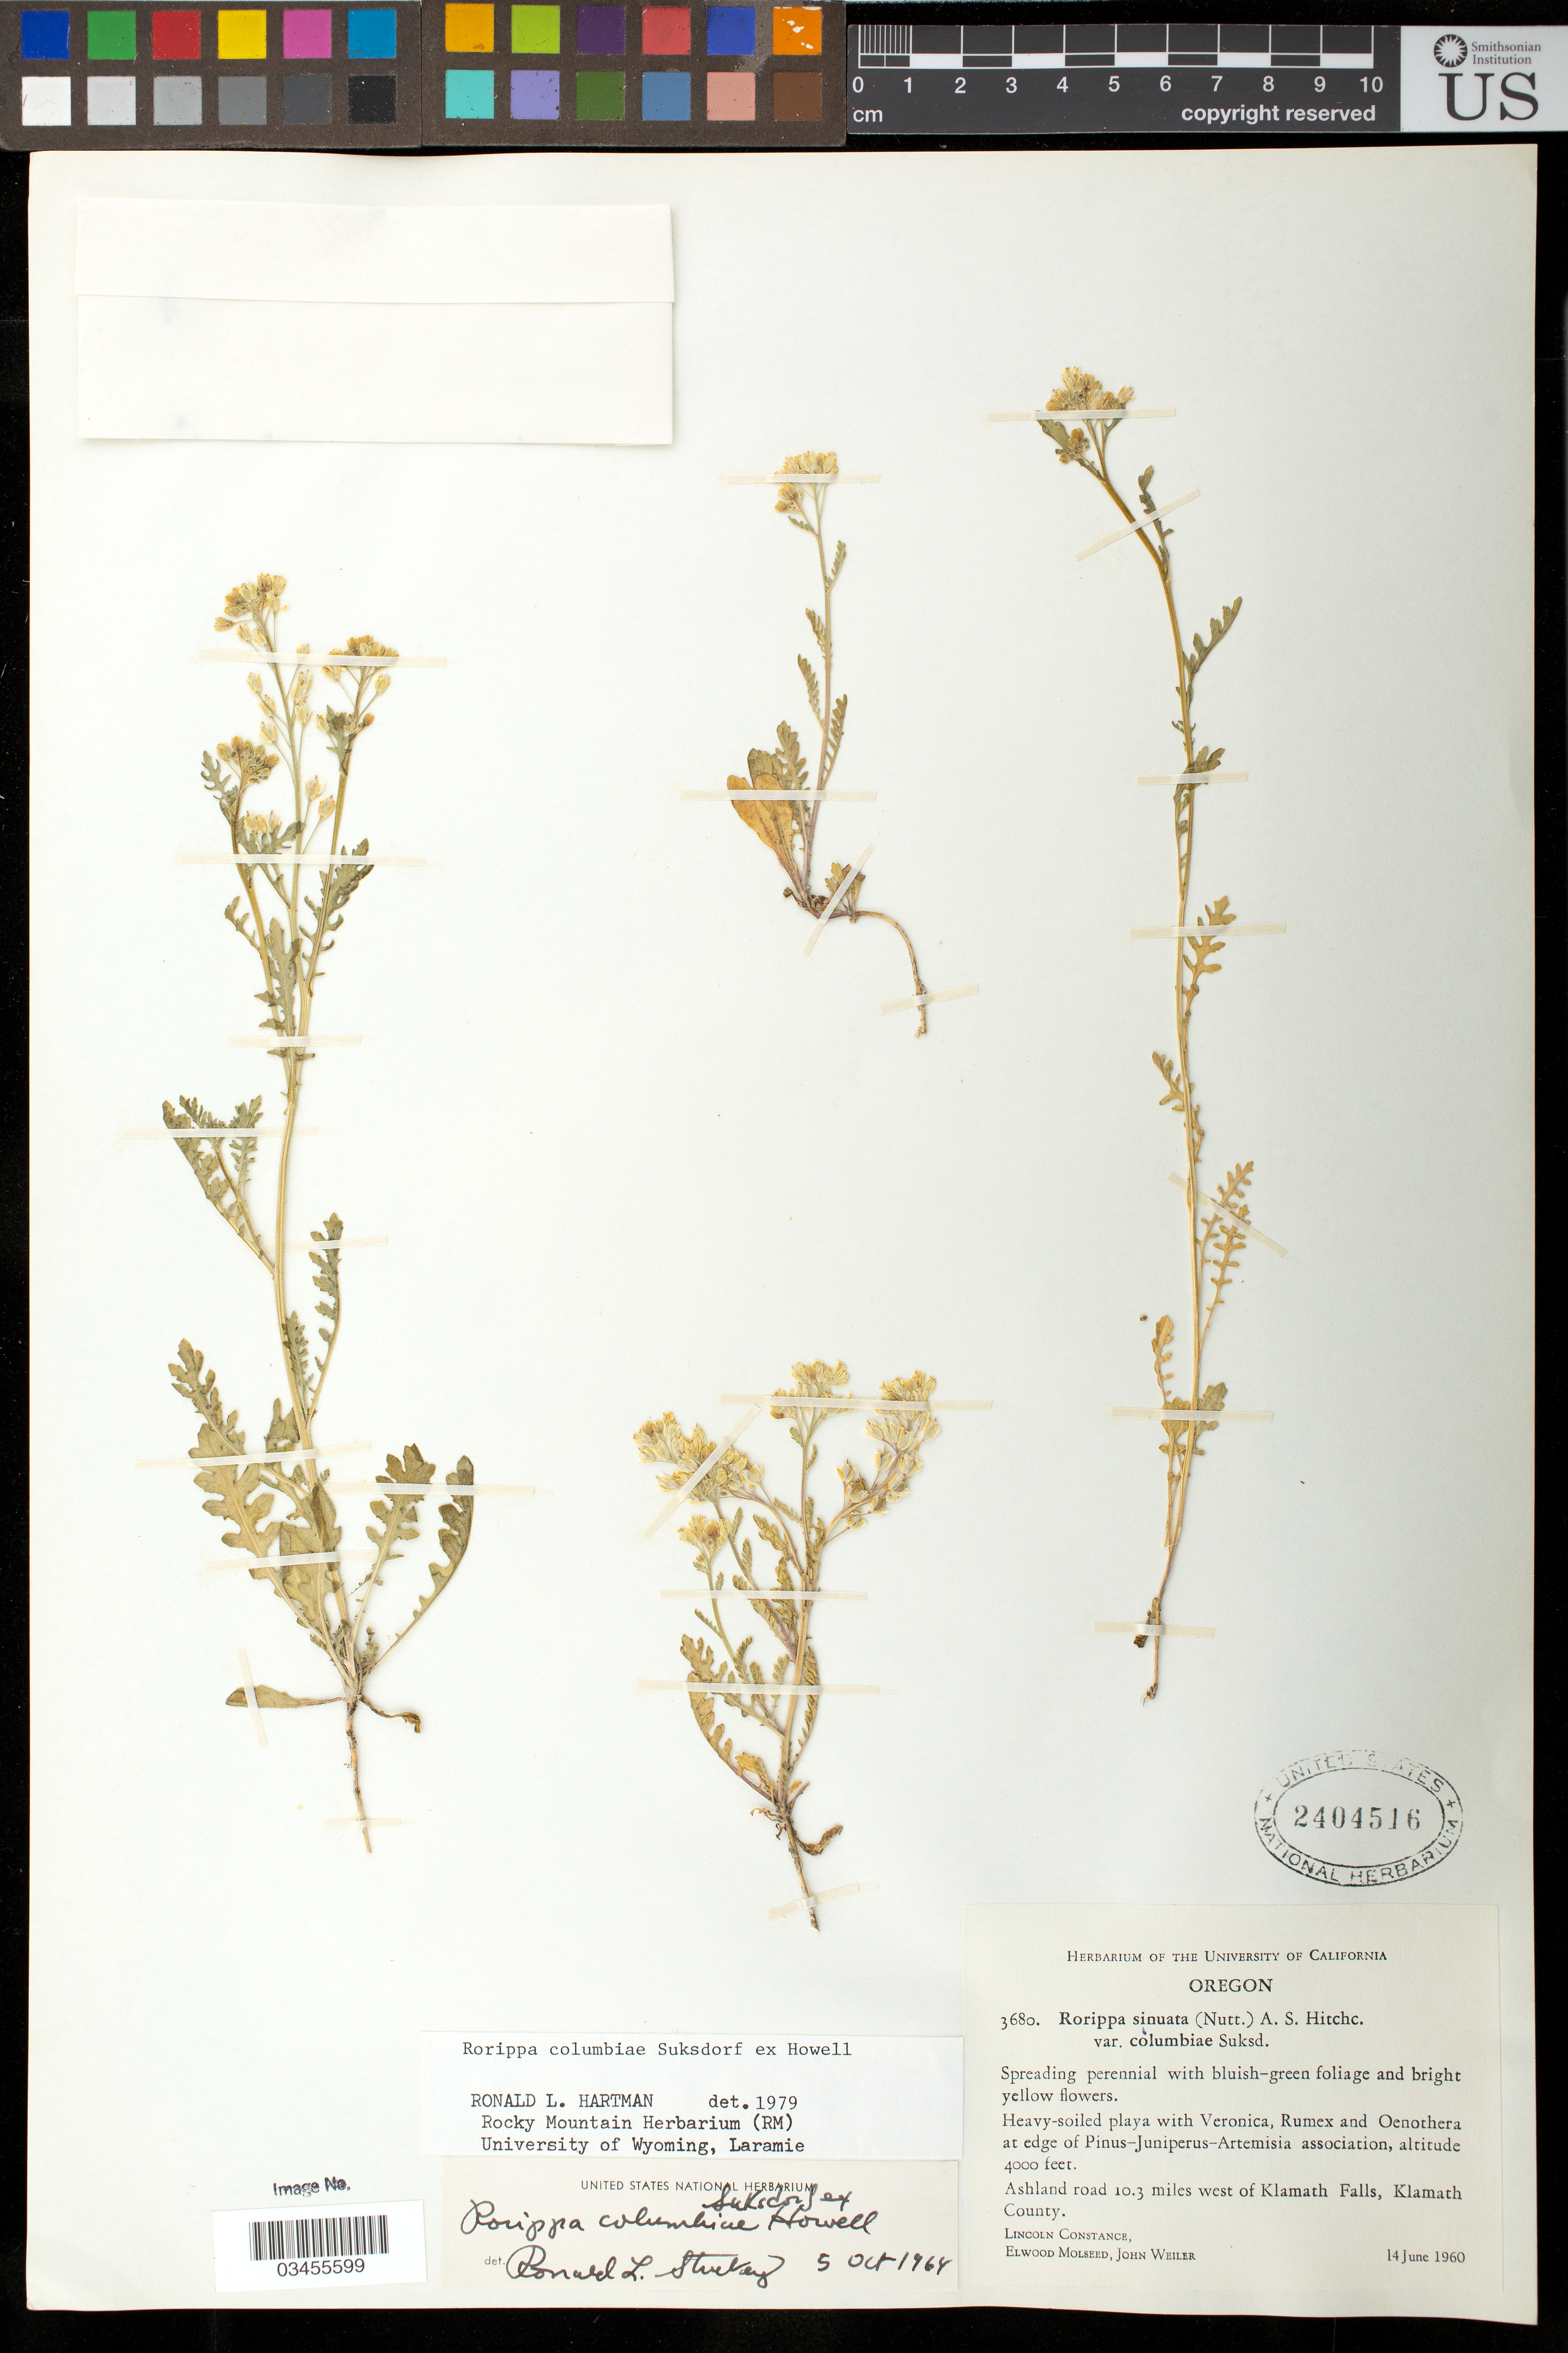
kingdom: Plantae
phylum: Tracheophyta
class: Magnoliopsida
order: Brassicales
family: Brassicaceae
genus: Rorippa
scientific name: Rorippa columbiae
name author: (Suksd. ex B.L. Rob.) Howell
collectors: L. Constance, E. W. Molseed & J. H. Weiler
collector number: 3680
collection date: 1960-06-14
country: United States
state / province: Oregon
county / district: Klamath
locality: Ashland road 10.3 miles west of Klamath Falls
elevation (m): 1219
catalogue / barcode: US 2404516